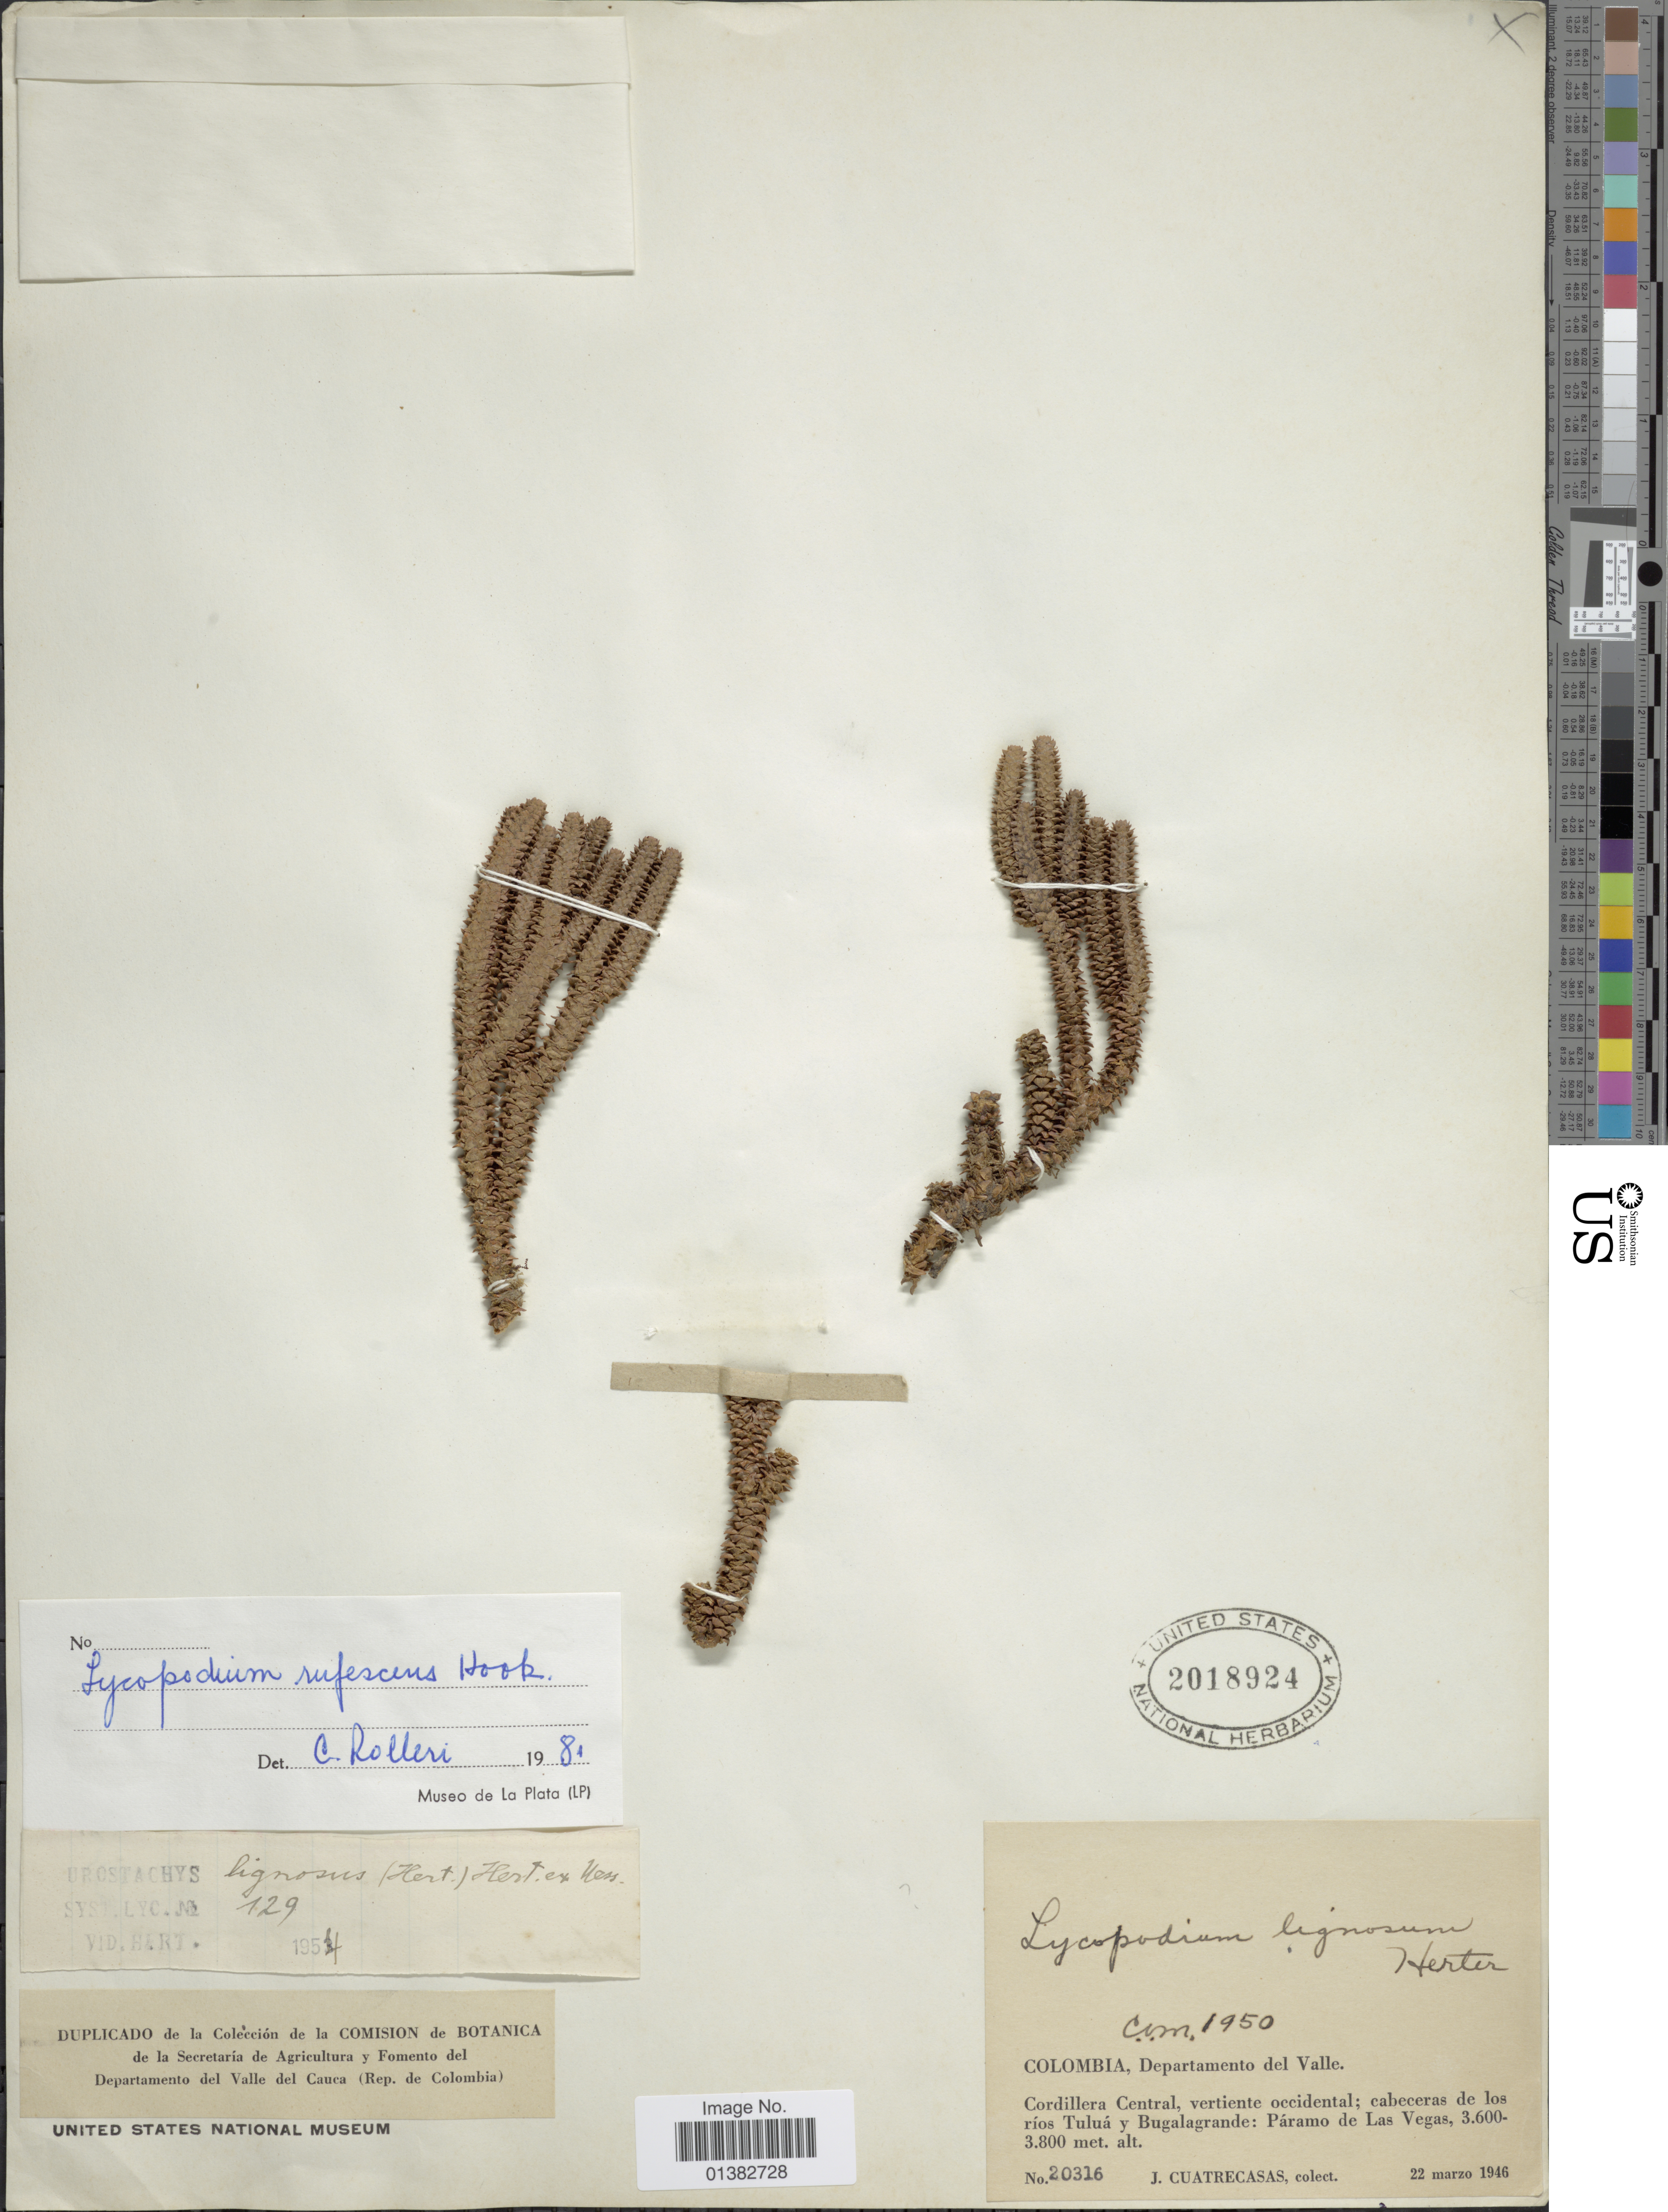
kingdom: Plantae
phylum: Tracheophyta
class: Lycopodiopsida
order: Lycopodiales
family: Lycopodiaceae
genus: Phlegmariurus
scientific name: Phlegmariurus rufescens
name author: (Hook.) B. Øllg.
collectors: J. Cuatrecasas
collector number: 20316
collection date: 1946-03-22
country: Colombia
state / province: Valle del Cauca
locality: Departamento del Valle. Cordillera Central, vertiente occidental; cabeceras de los ríos Tuluá y Bugalagrande: Páramo de Las Vegas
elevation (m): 3600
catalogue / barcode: US 2018924